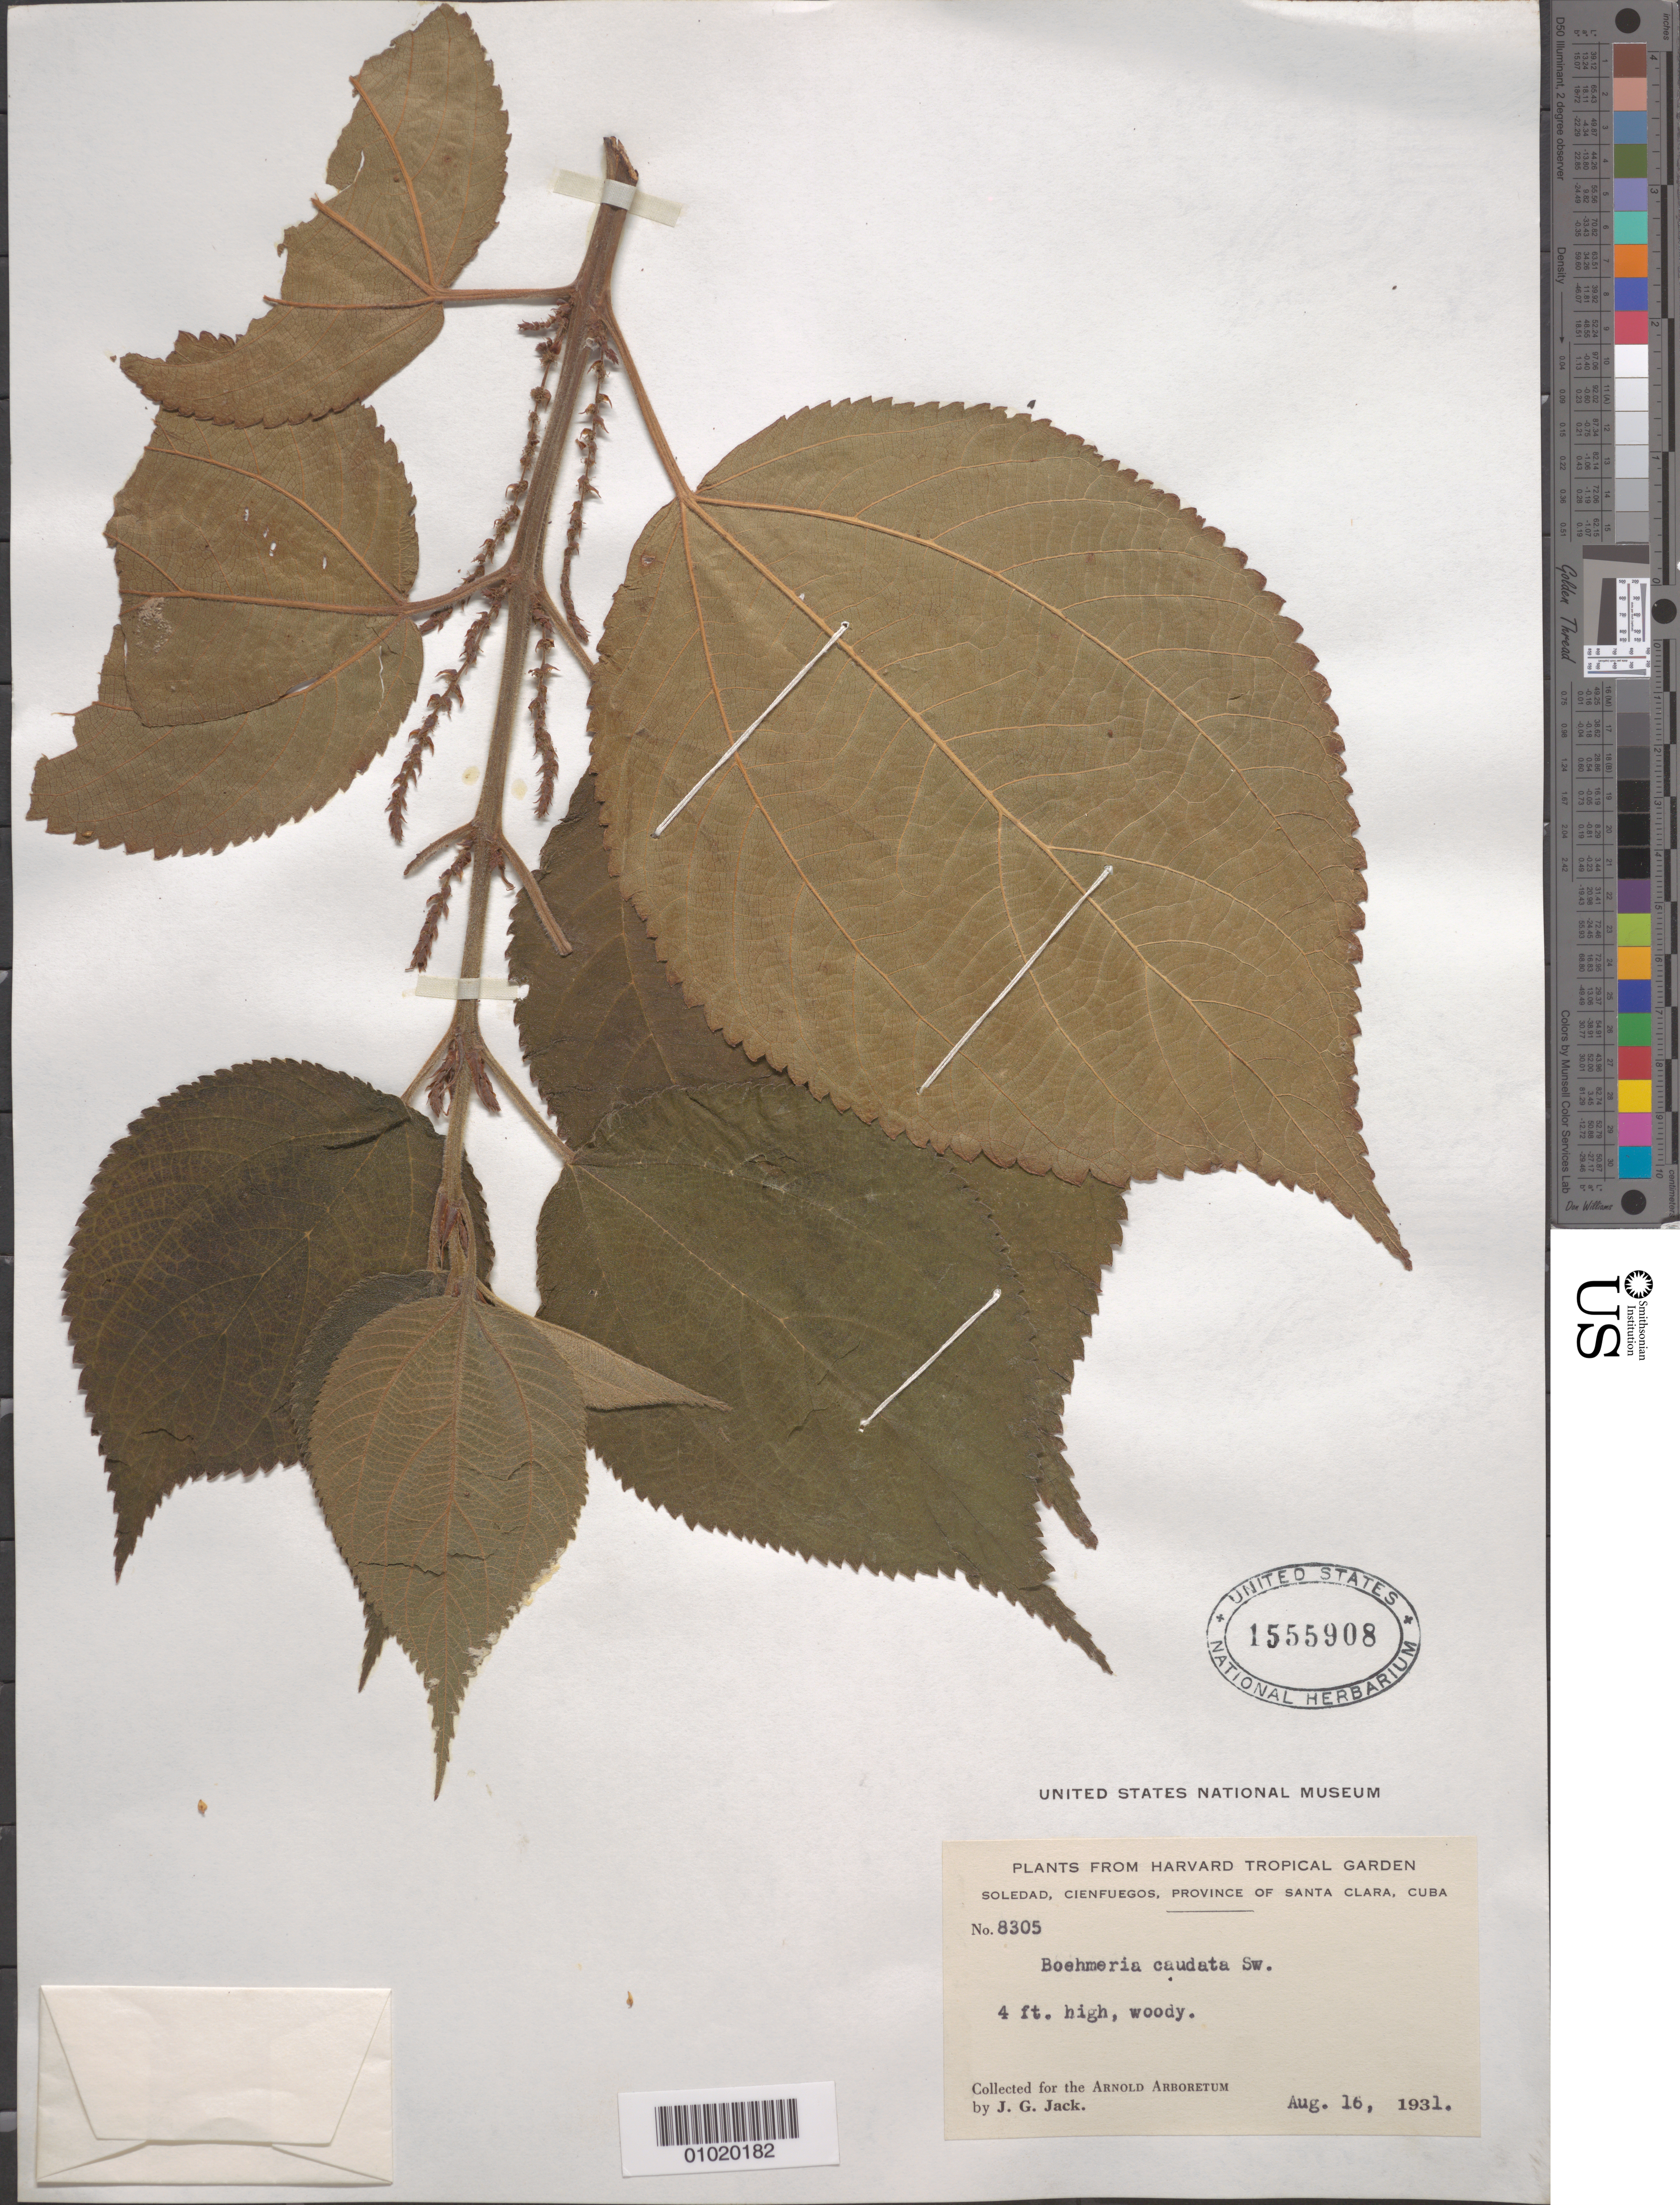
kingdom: Plantae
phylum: Tracheophyta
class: Magnoliopsida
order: Rosales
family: Urticaceae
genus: Boehmeria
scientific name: Boehmeria caudata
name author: Sw.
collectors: J. G. Jack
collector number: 8305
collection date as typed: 16 Aug 1931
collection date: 1931-08-16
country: Cuba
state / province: Cienfuegos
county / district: Santa Clara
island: Cuba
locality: Soledad, Cienfuegos, Province of Santa Clara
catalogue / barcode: US 1555908